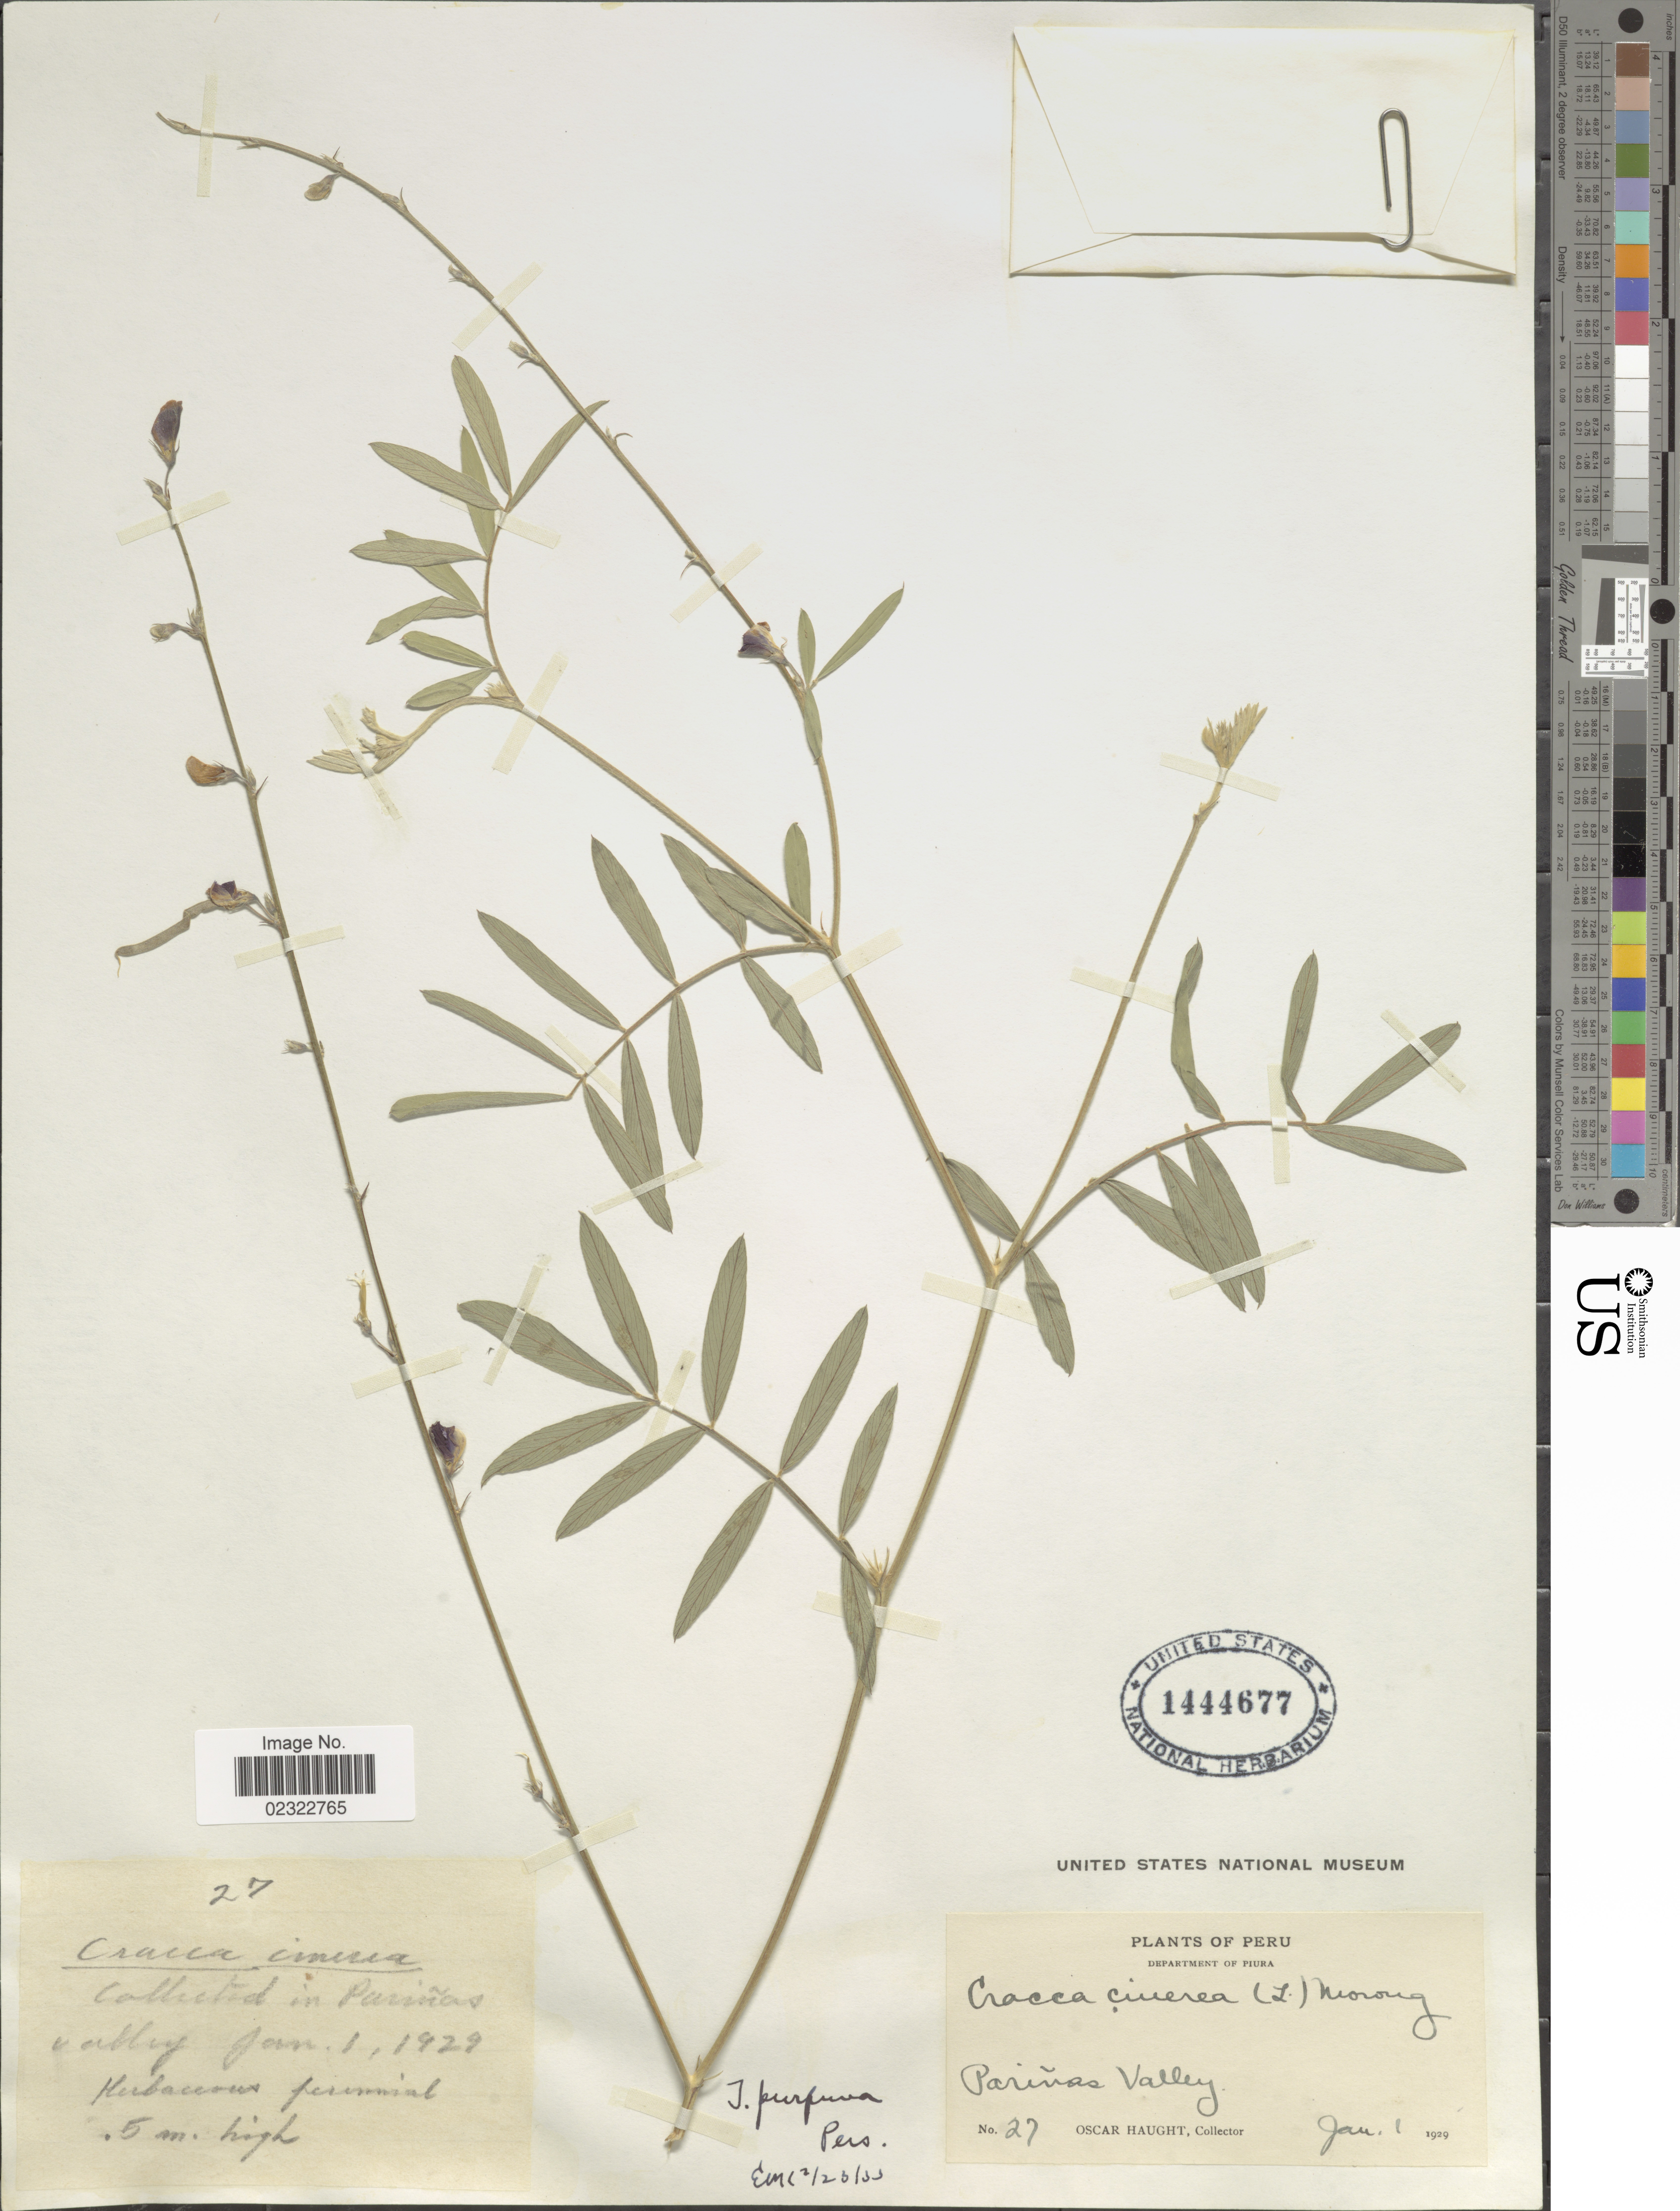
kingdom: Plantae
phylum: Tracheophyta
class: Magnoliopsida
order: Fabales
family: Fabaceae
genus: Tephrosia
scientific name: Tephrosia cinerea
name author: (L.) Pers.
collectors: O. Haught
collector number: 27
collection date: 1929-01-01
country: Peru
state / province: Piura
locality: Parinas Valley.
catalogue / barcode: US 1444677